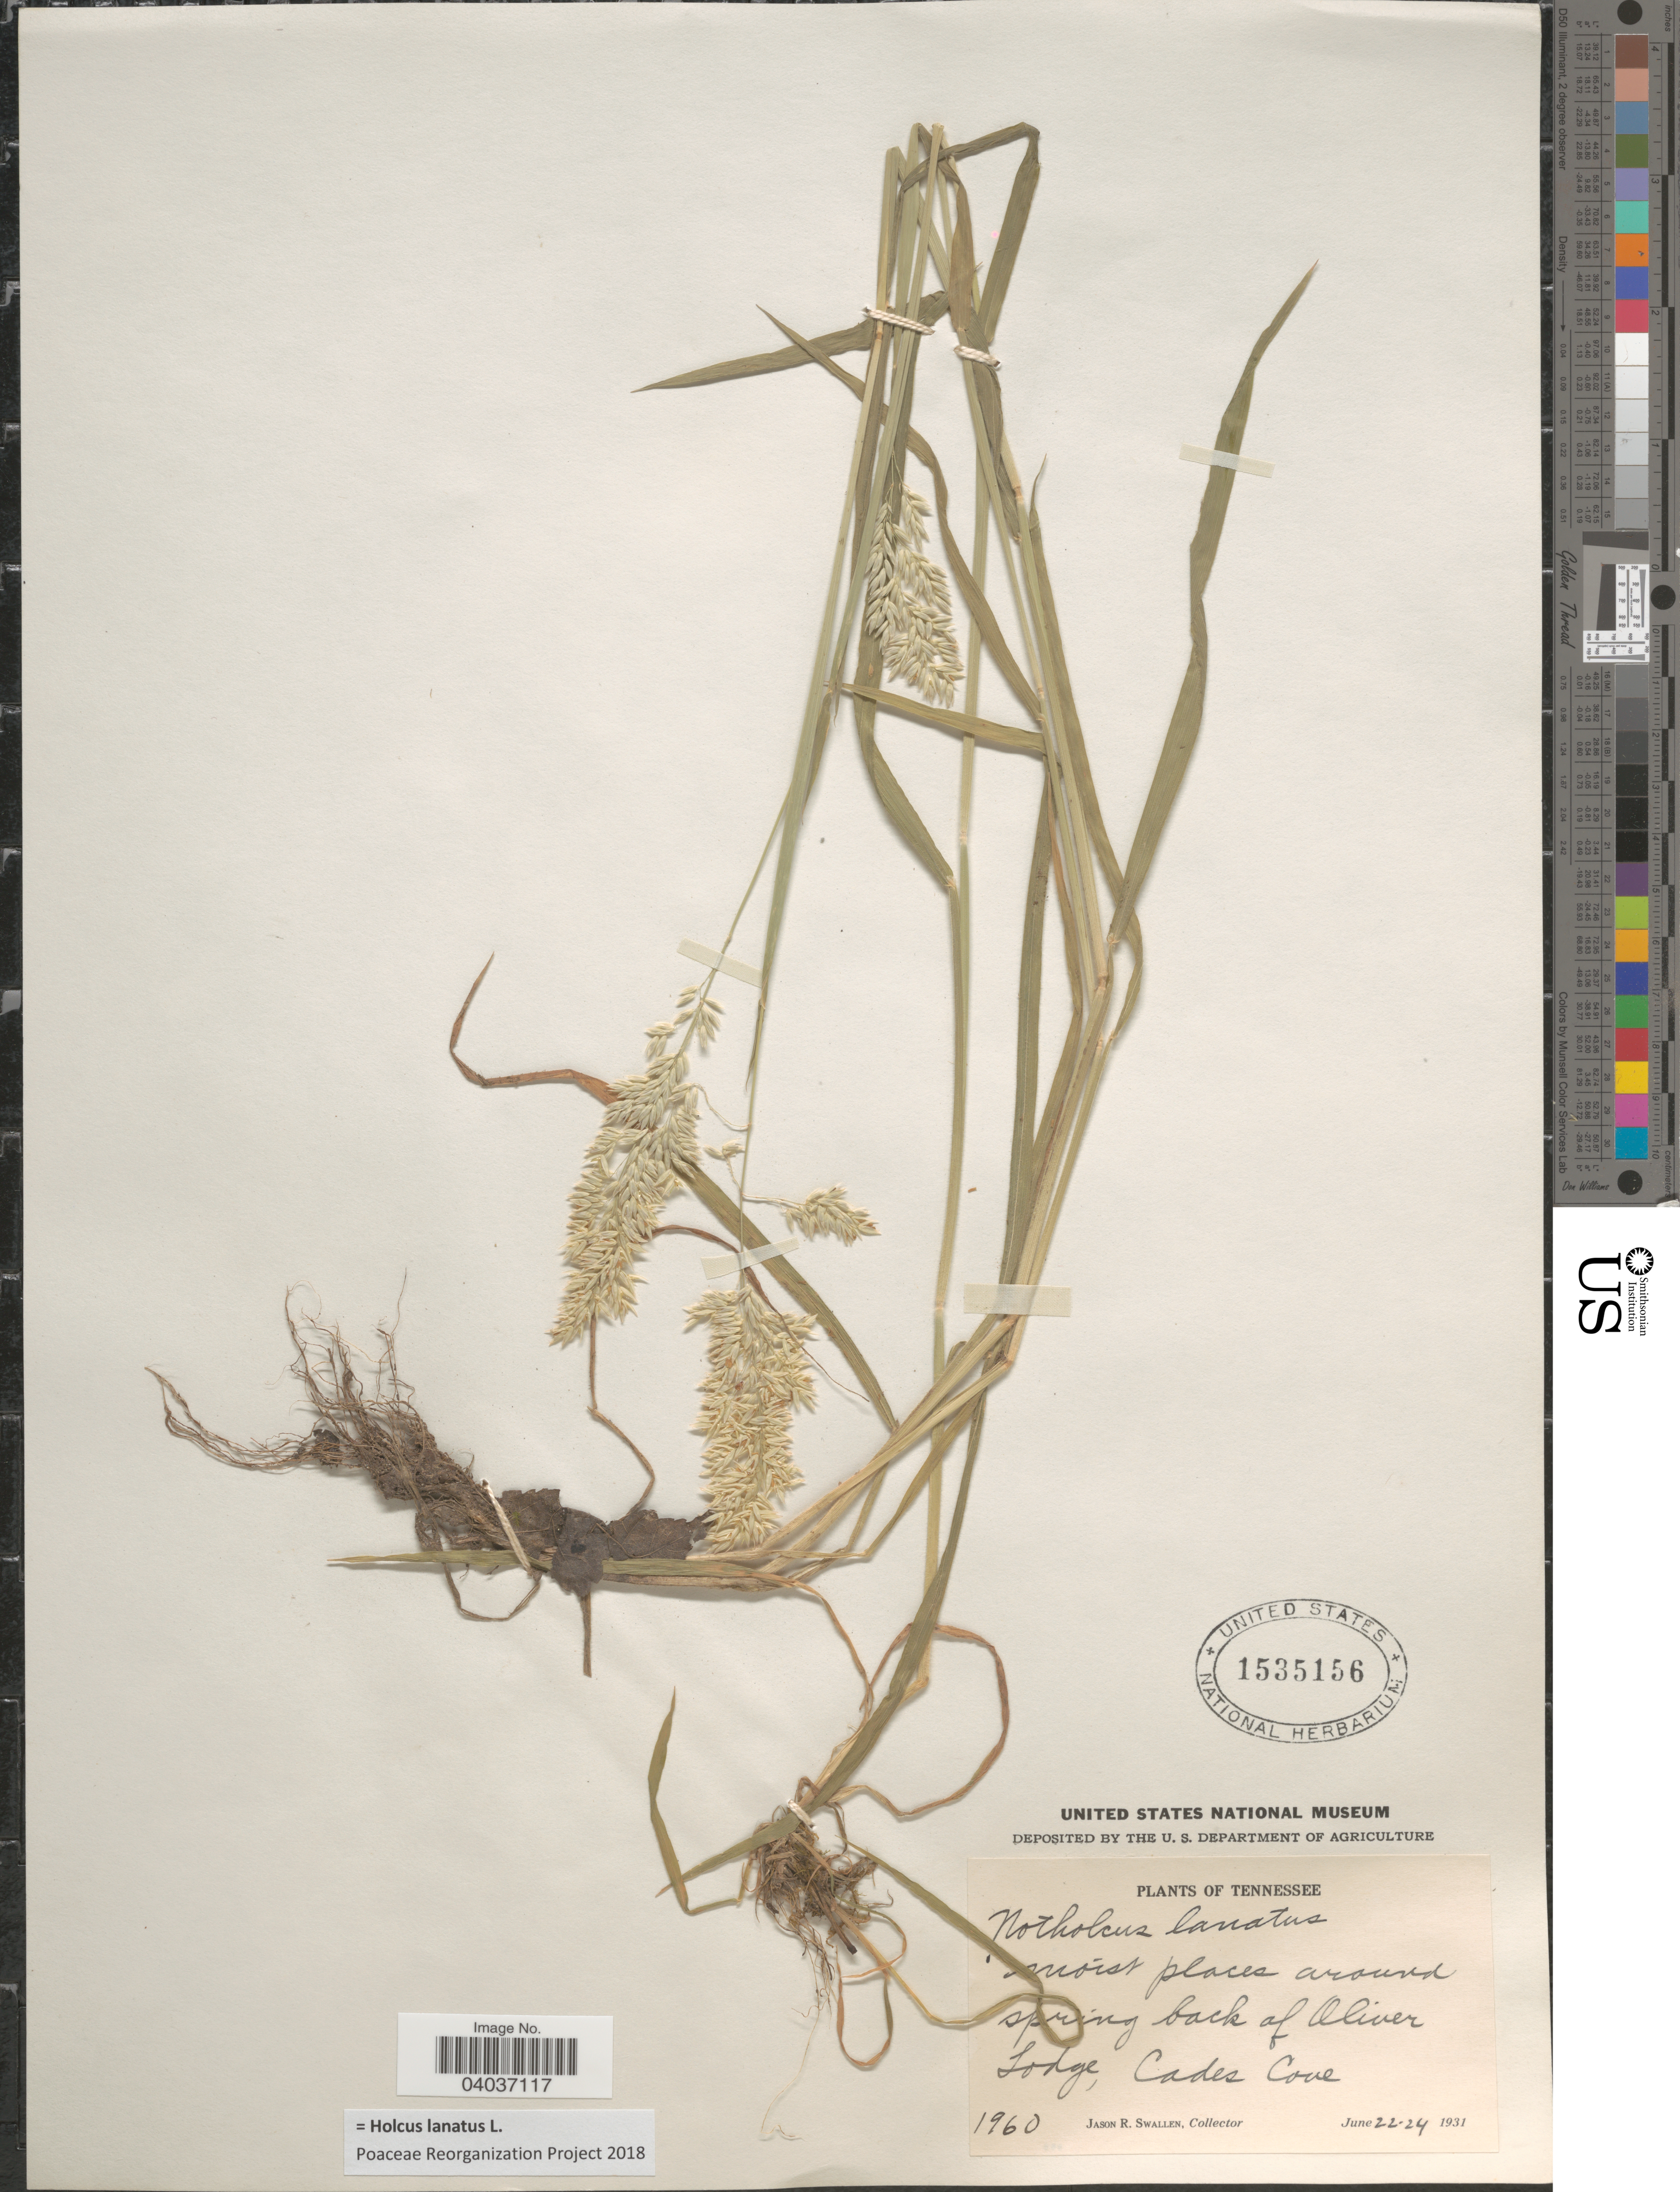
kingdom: Plantae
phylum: Tracheophyta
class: Liliopsida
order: Poales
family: Poaceae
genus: Holcus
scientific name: Holcus lanatus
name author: L.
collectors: J. R. Swallen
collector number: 1960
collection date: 1931-06-22/1931-06-24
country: United States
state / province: Tennessee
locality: Around spring back of Oliver Lodge, Cades Cove.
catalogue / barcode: US 1535156